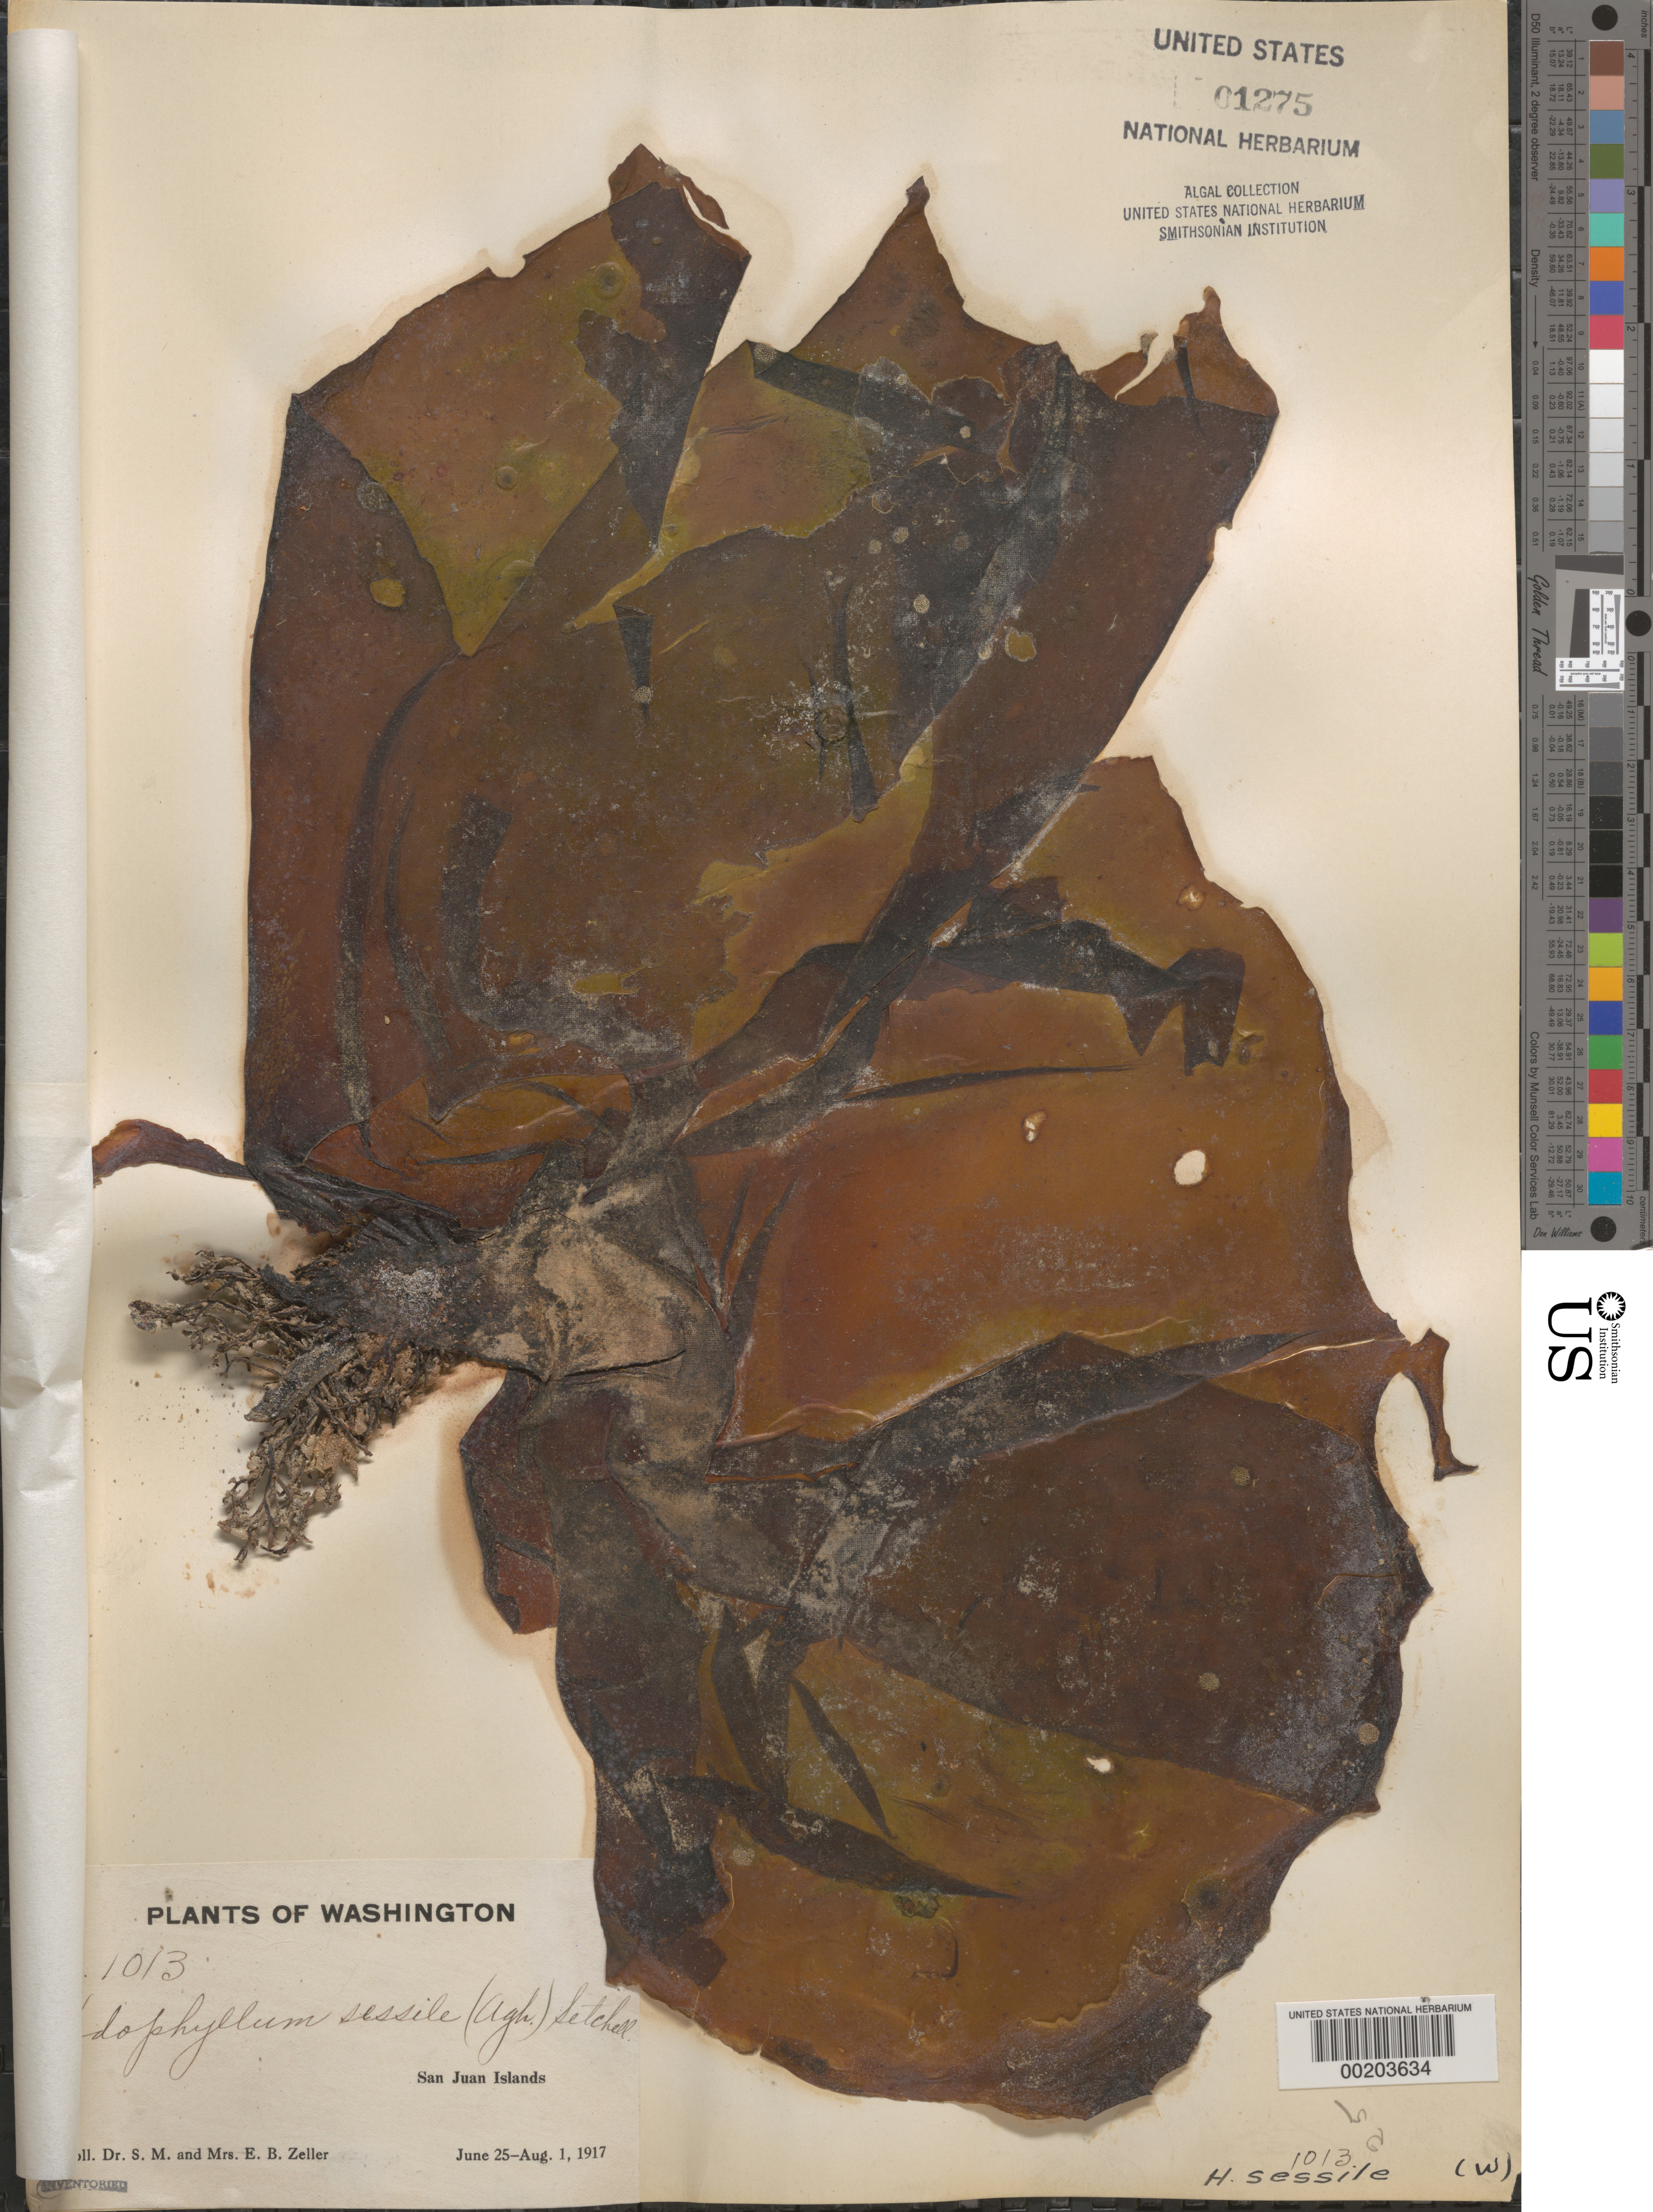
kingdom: Chromista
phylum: Ochrophyta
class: Phaeophyceae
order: Laminariales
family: Laminariaceae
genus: Hedophyllum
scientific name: Hedophyllum sessile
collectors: S. Zeller & E. Zeller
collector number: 1013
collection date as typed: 25 Jun 1917 to 01 Aug 1917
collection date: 1917-06-25/1917-08-01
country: United States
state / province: Washington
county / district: San Juan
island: San Juan Islands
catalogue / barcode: US 1275